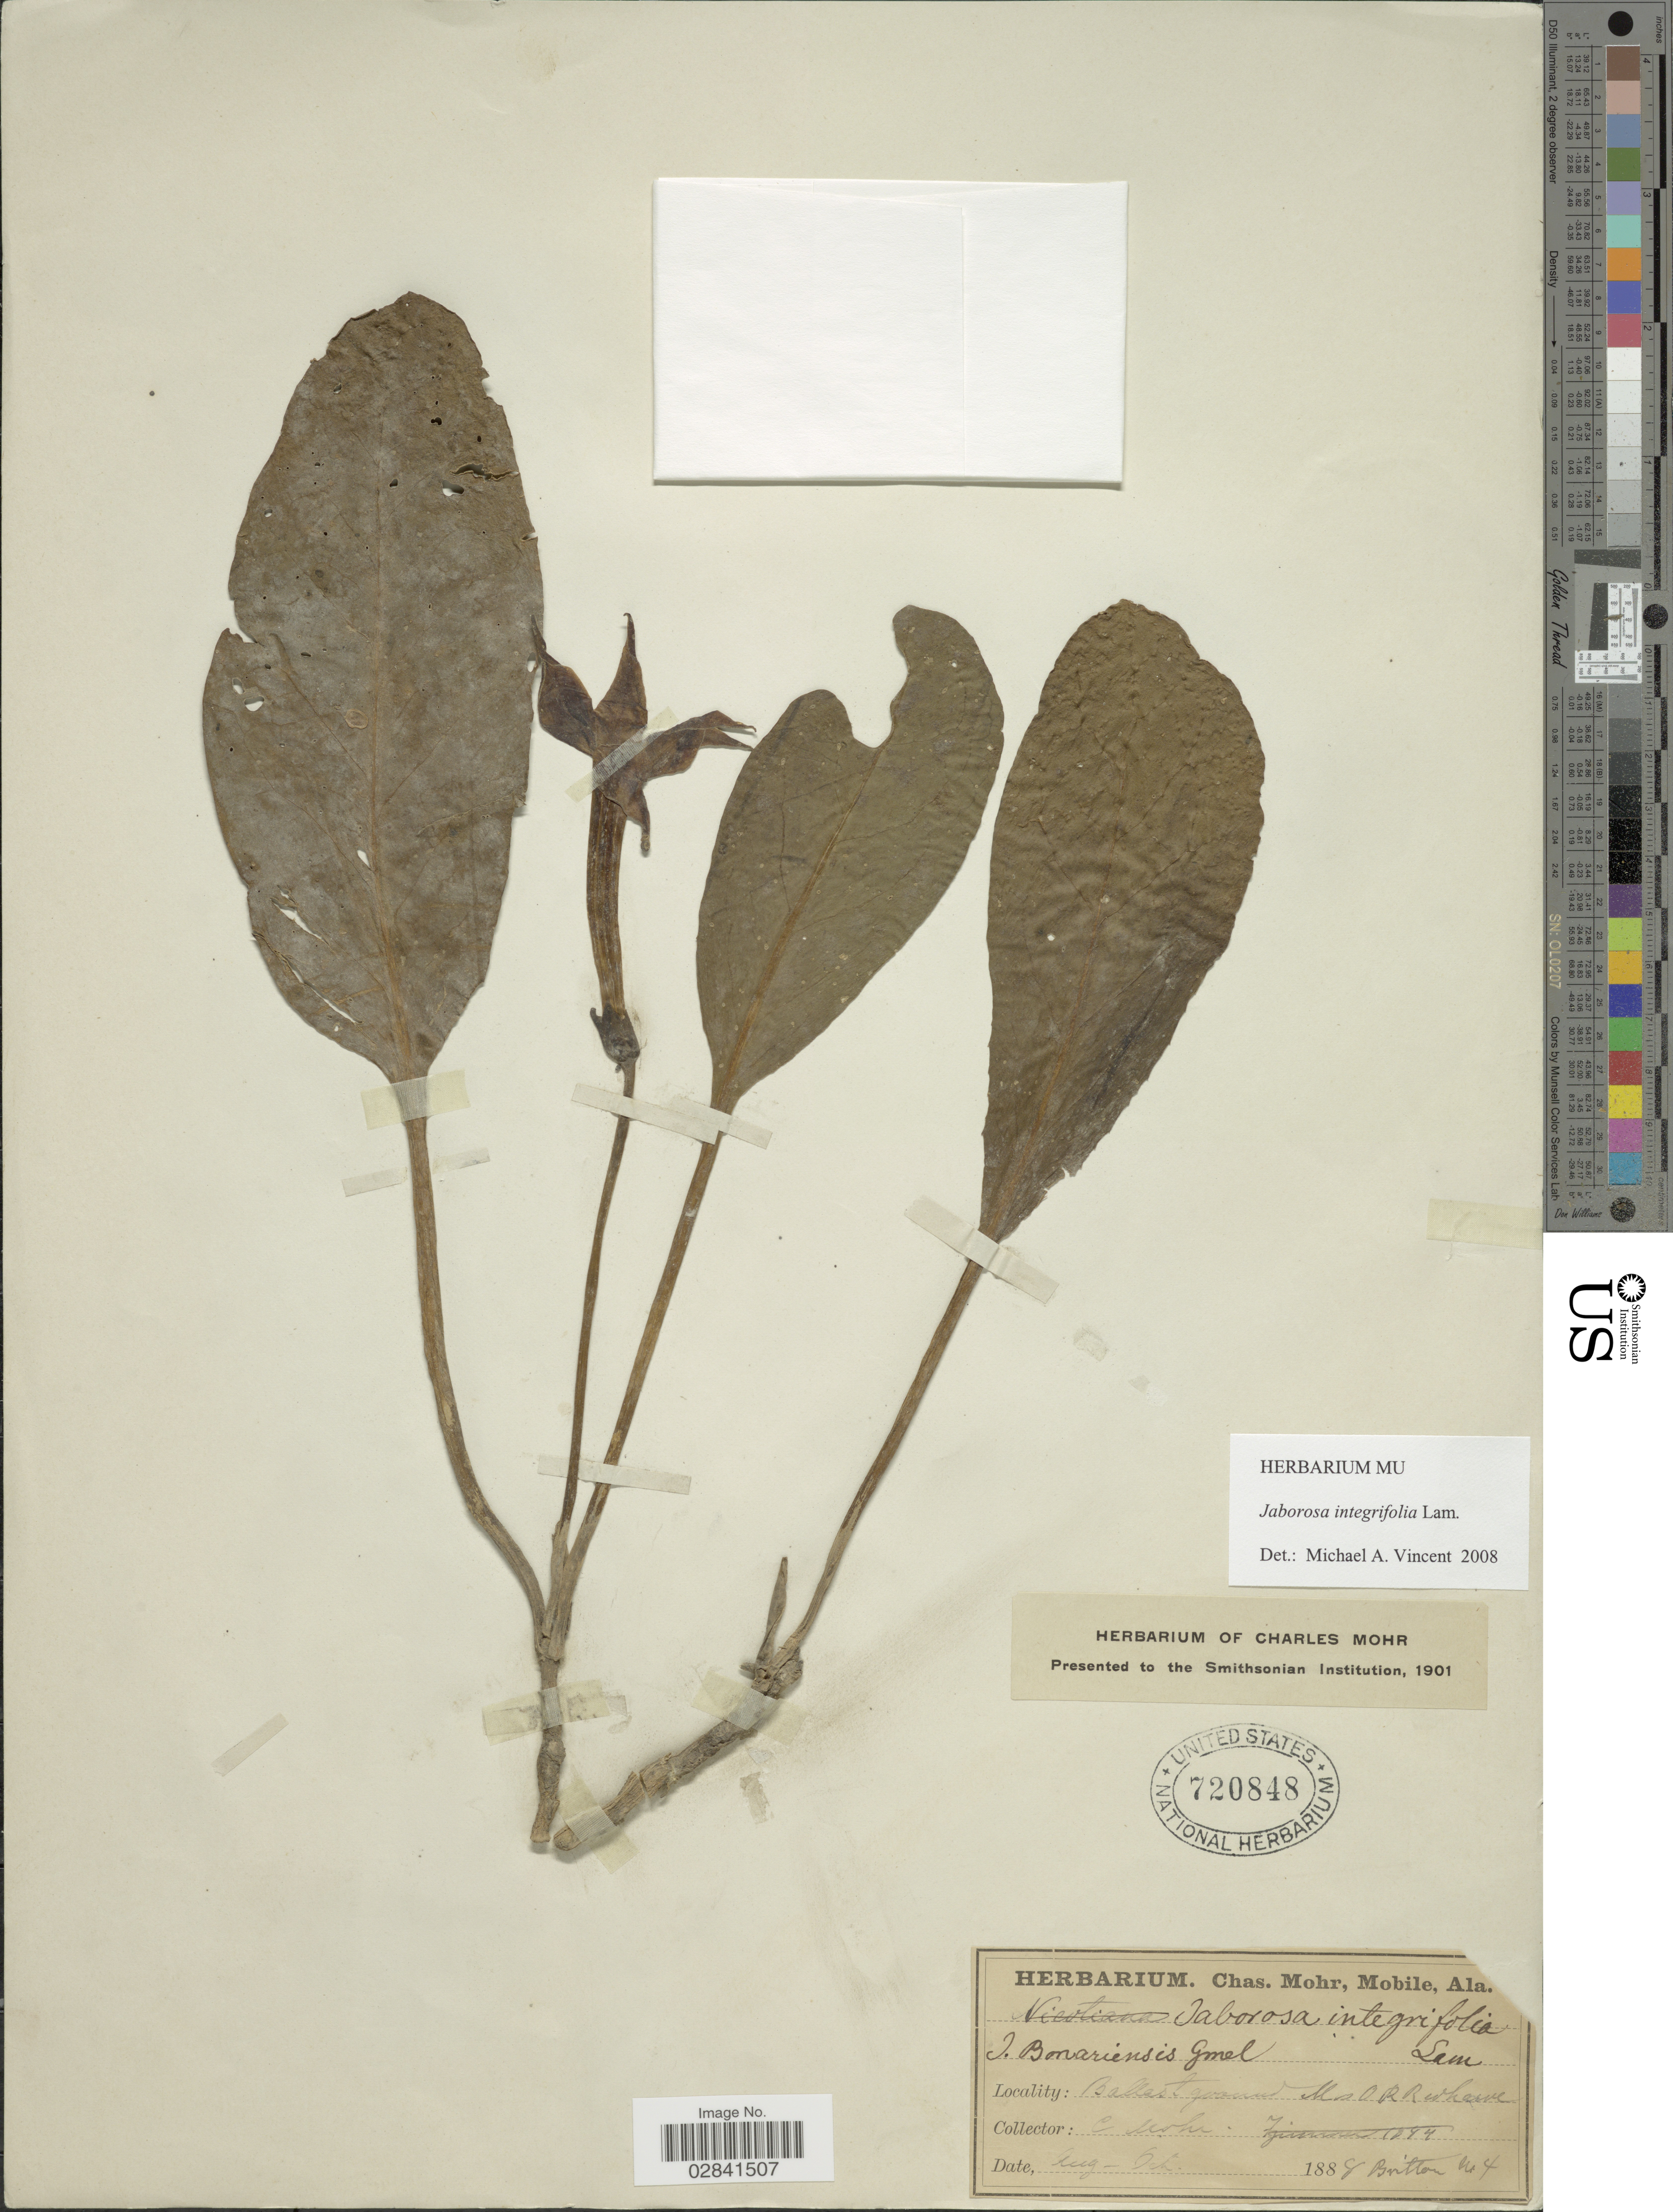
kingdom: Plantae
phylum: Tracheophyta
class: Magnoliopsida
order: Solanales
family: Solanaceae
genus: Jaborosa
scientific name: Jaborosa integrifolia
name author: Lam.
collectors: Mohr, C. T. (herbarium)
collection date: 1888-08/1888-10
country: United States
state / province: Alabama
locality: Ballast ground.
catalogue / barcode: US 720848